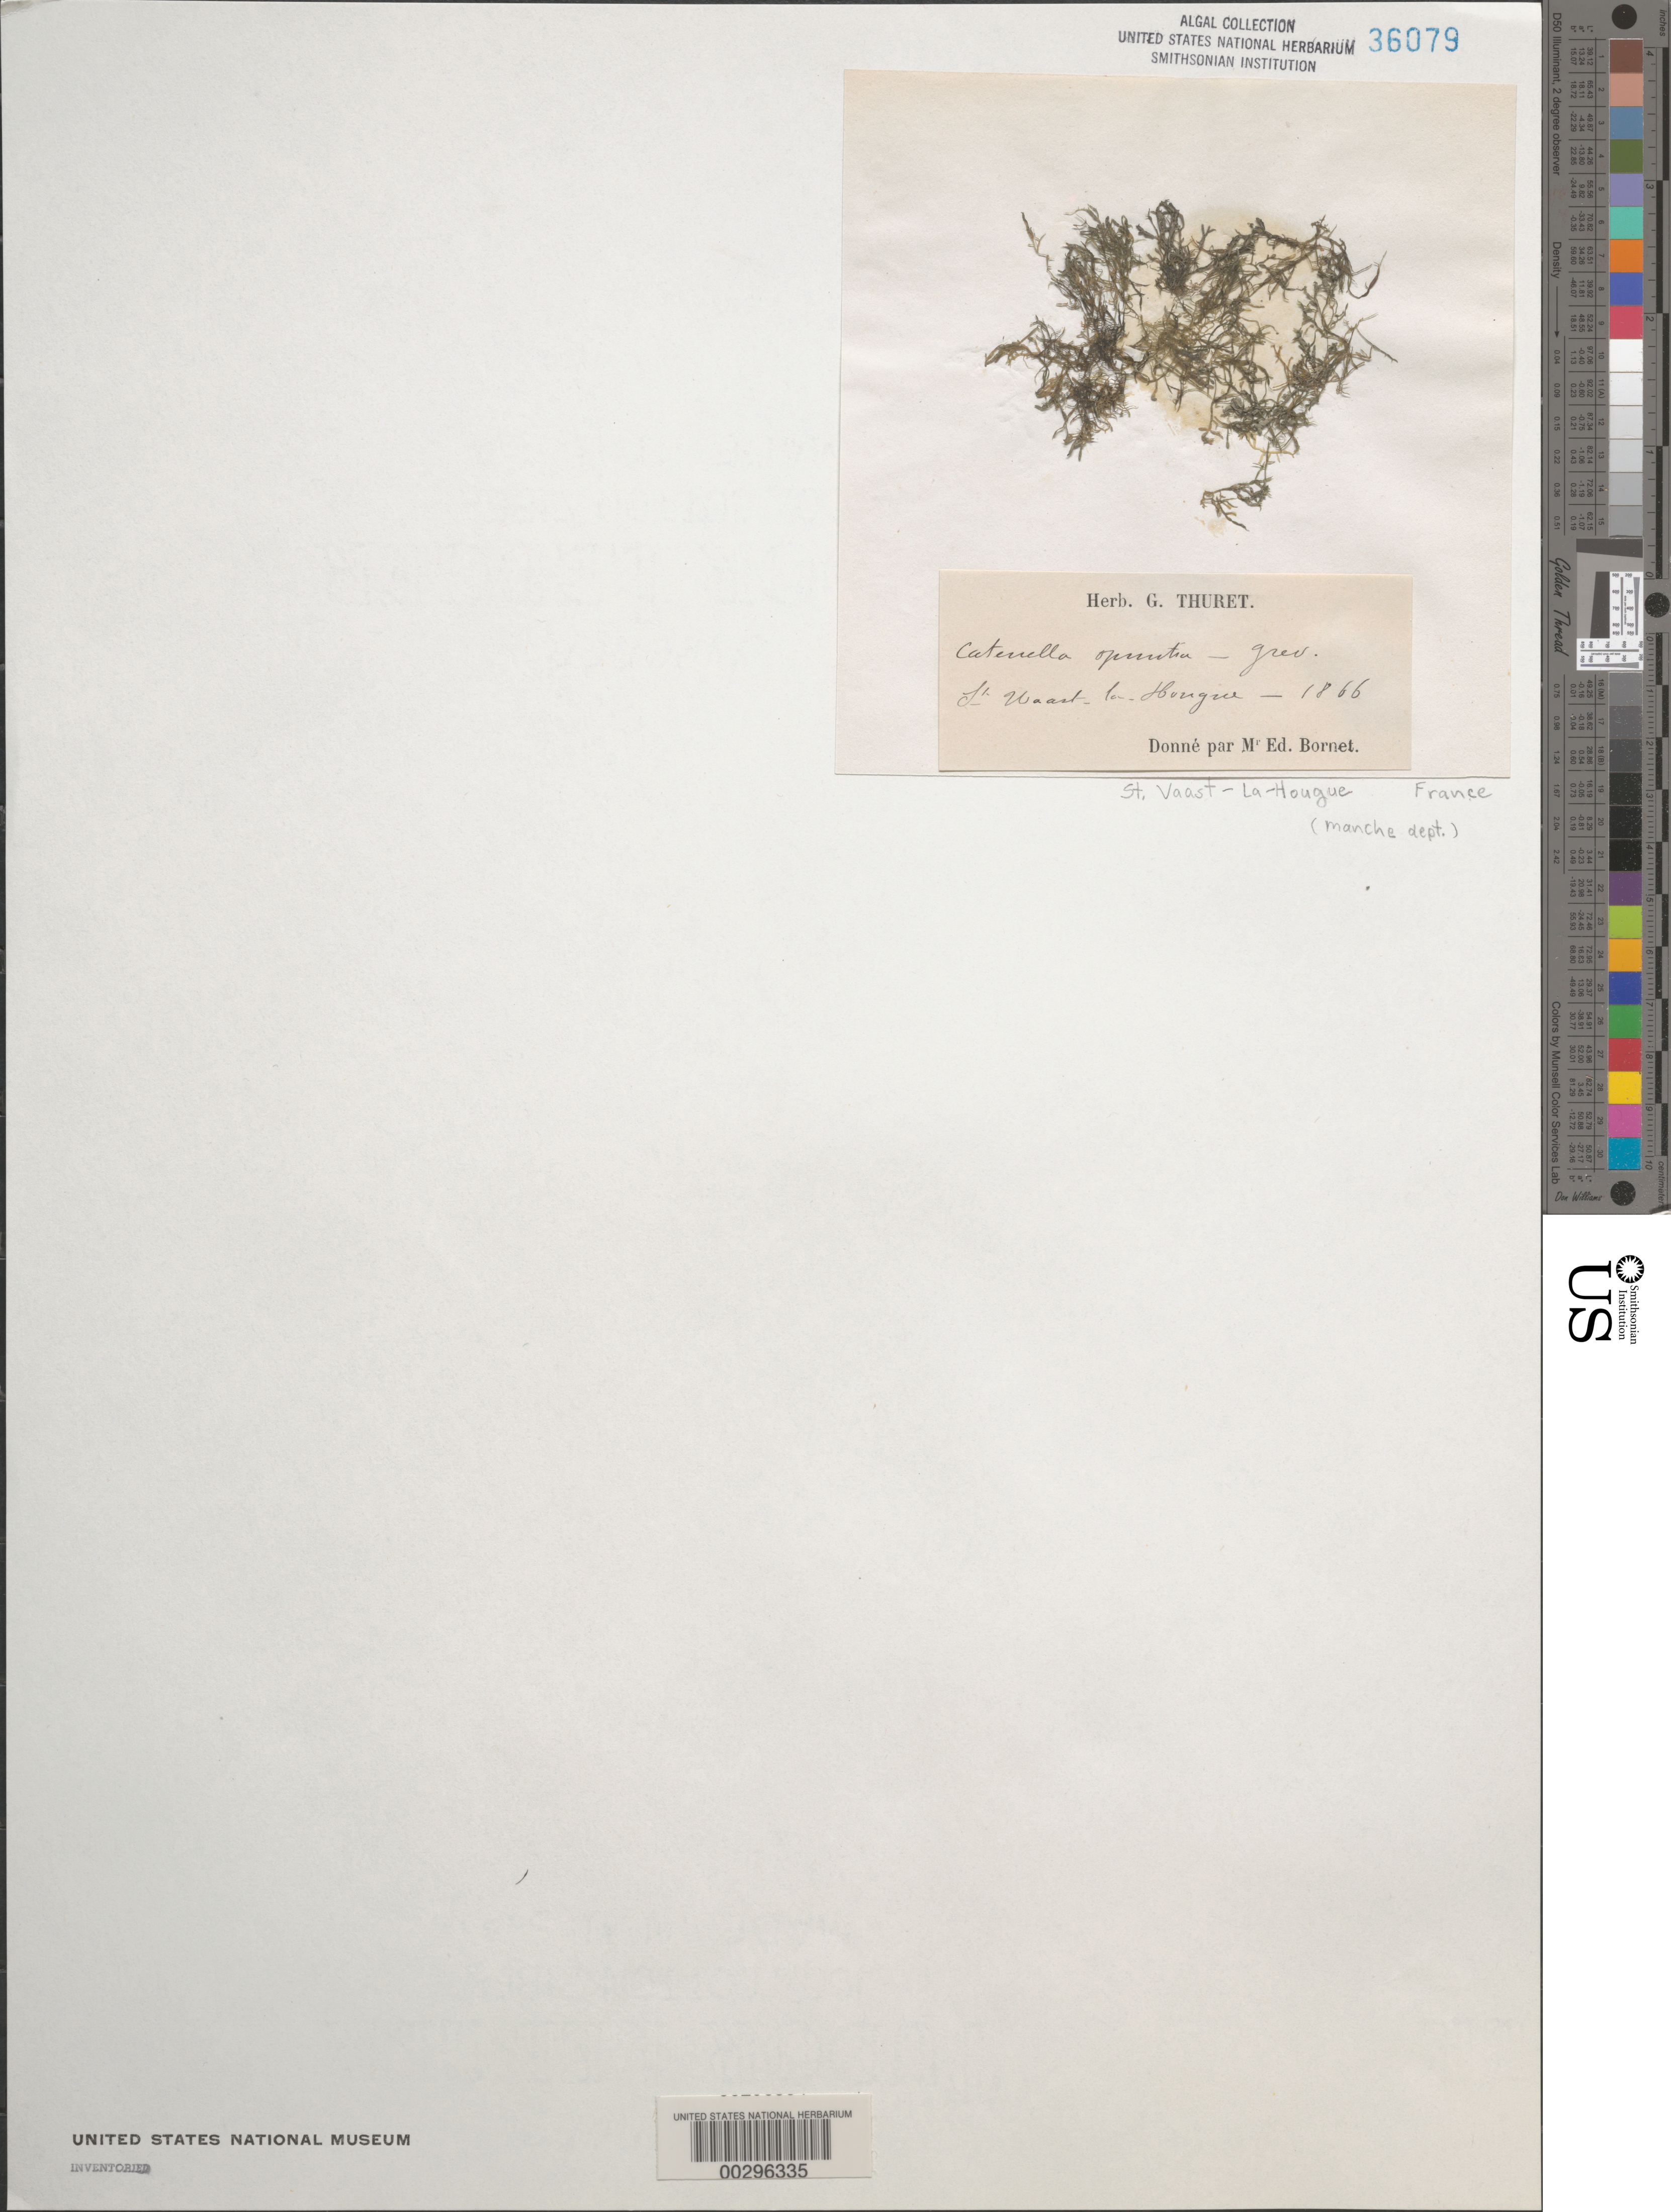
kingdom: Plantae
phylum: Rhodophyta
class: Florideophyceae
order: Gigartinales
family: Caulacanthaceae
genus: Catenella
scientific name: Catenella caespitosa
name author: (With.) L.M. Irvine in Parke & P.S. Dixon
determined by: Algae name updating Project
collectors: Thuret, G. (herbarium)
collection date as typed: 1866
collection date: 1866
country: France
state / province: Normandie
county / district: Manche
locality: St. vaast-la-hougue (st. waast-la-hougue)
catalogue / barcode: US 36079